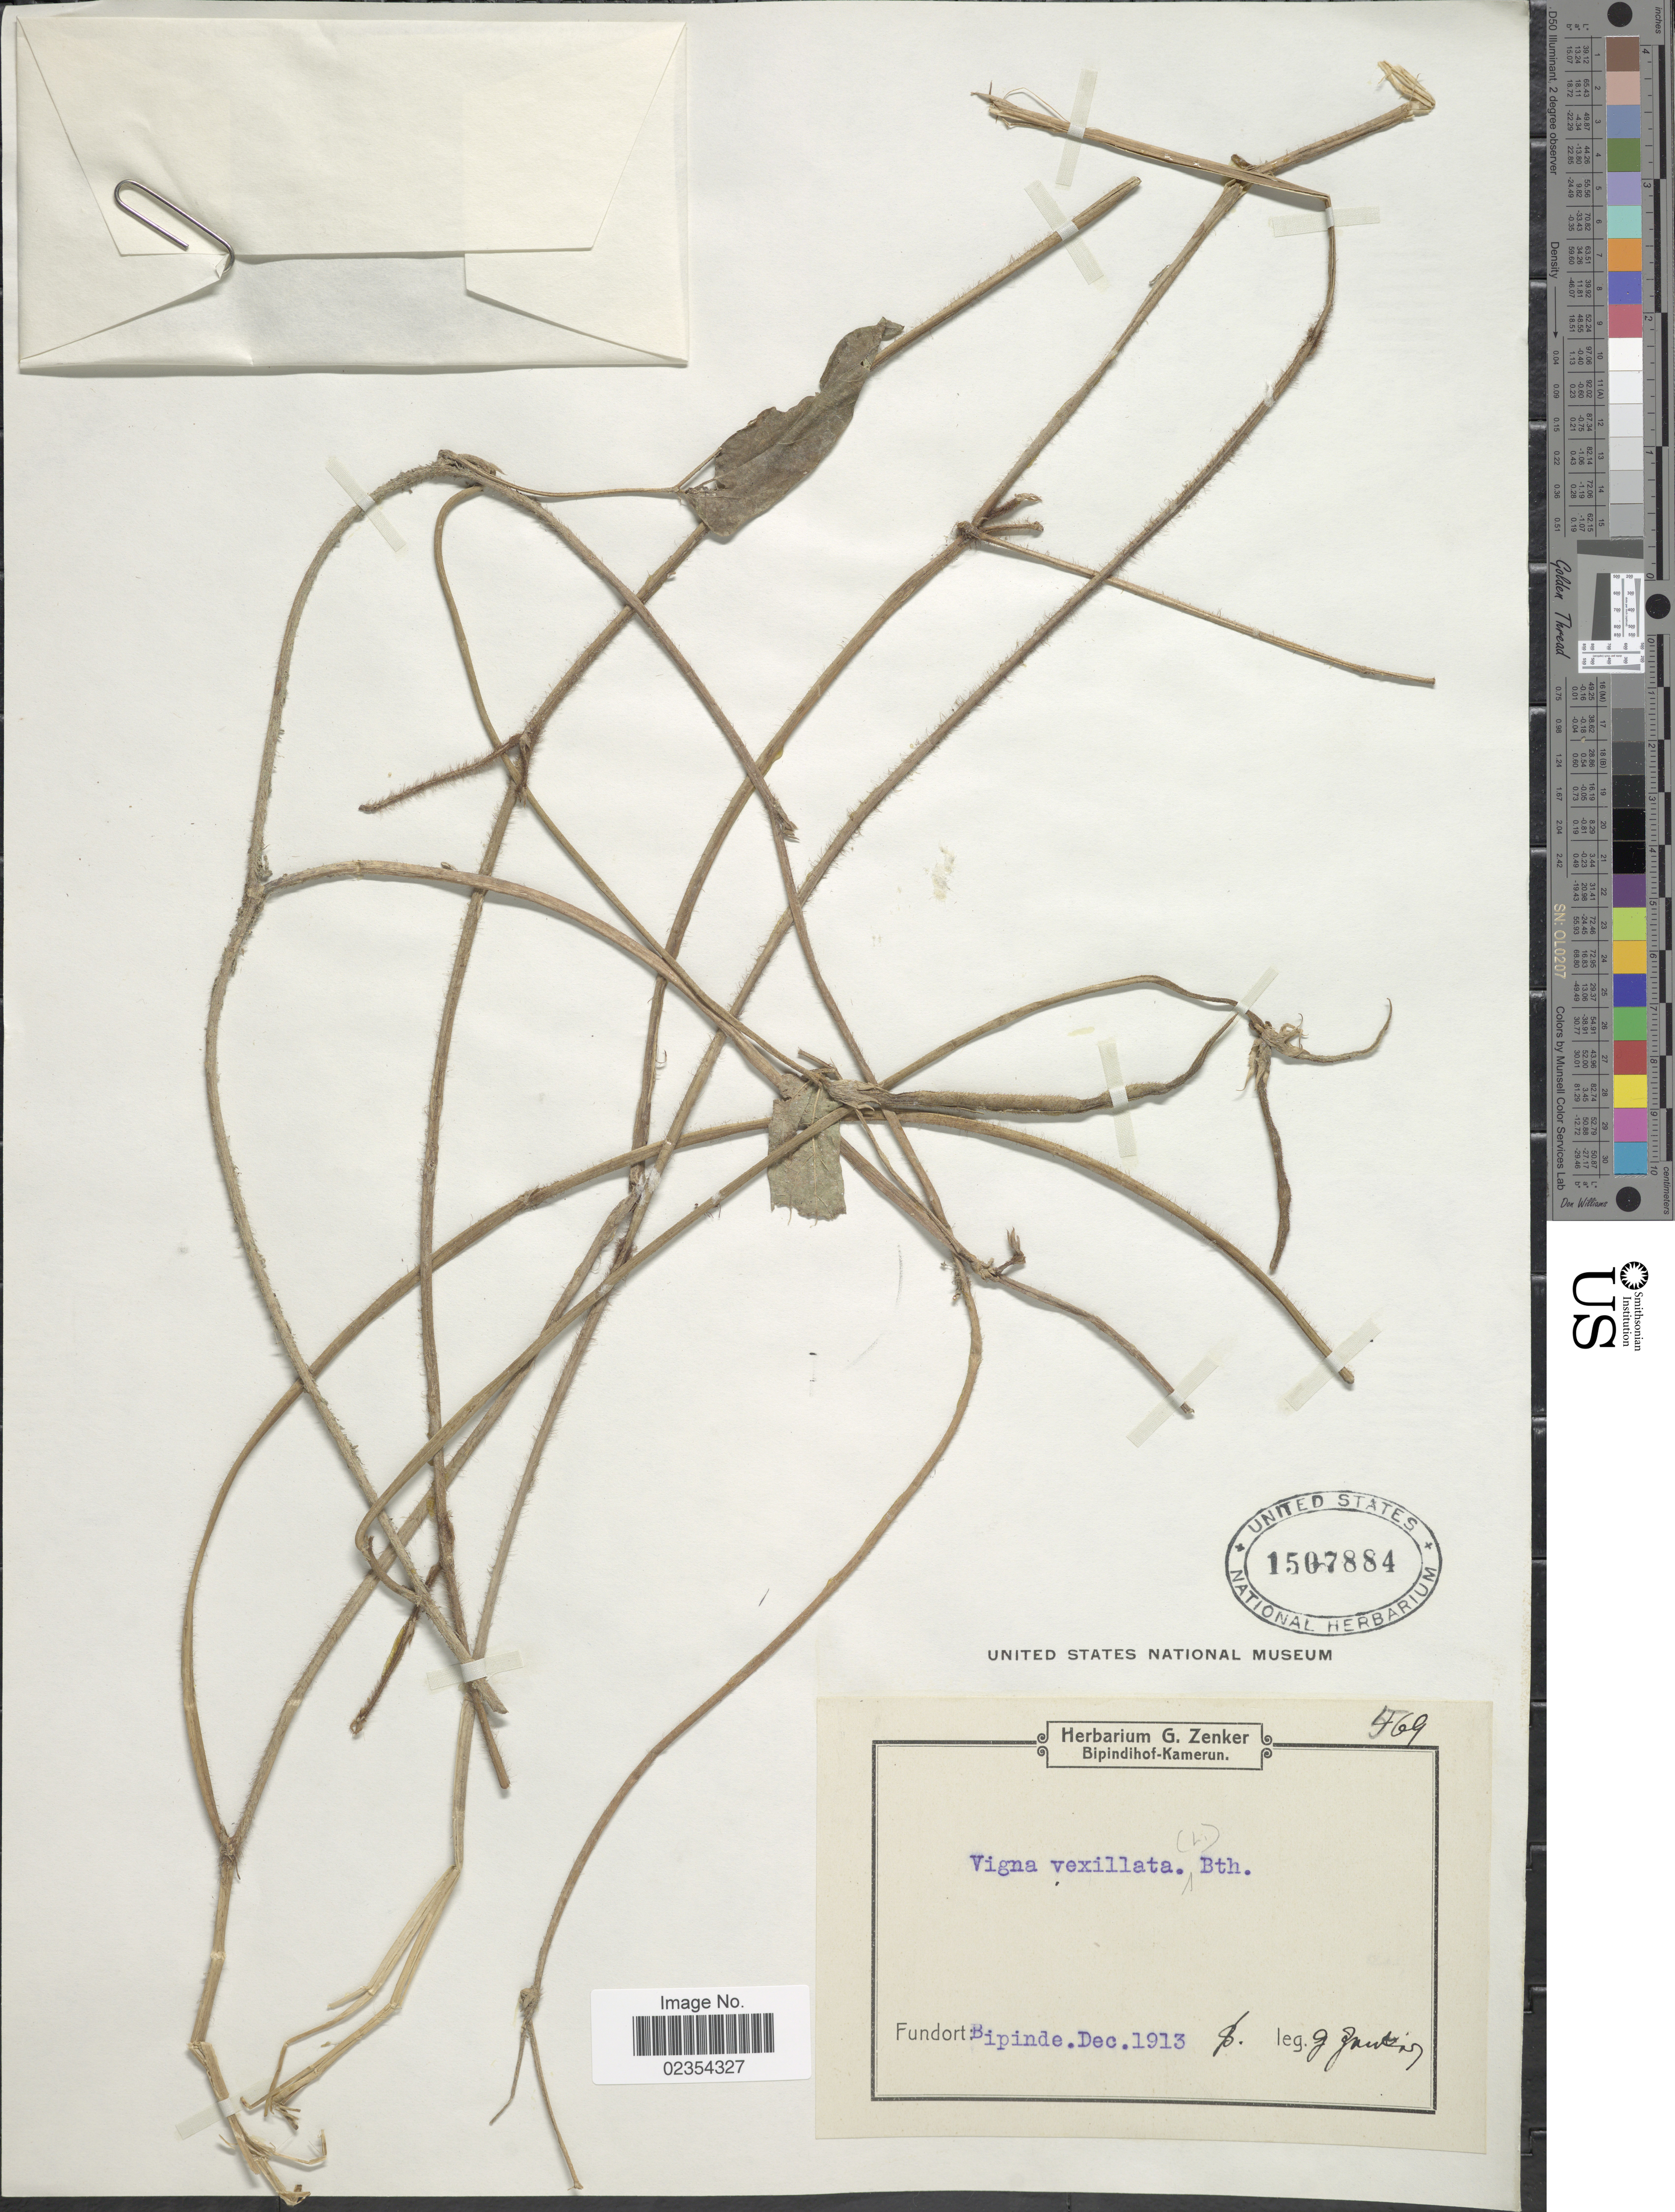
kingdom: Plantae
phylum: Tracheophyta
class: Magnoliopsida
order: Fabales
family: Fabaceae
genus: Vigna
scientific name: Vigna vexillata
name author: (L.) A. Rich.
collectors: G. A. Zenker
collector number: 469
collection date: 1913-12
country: Cameroon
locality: Bipinde.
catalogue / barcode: US 1507884